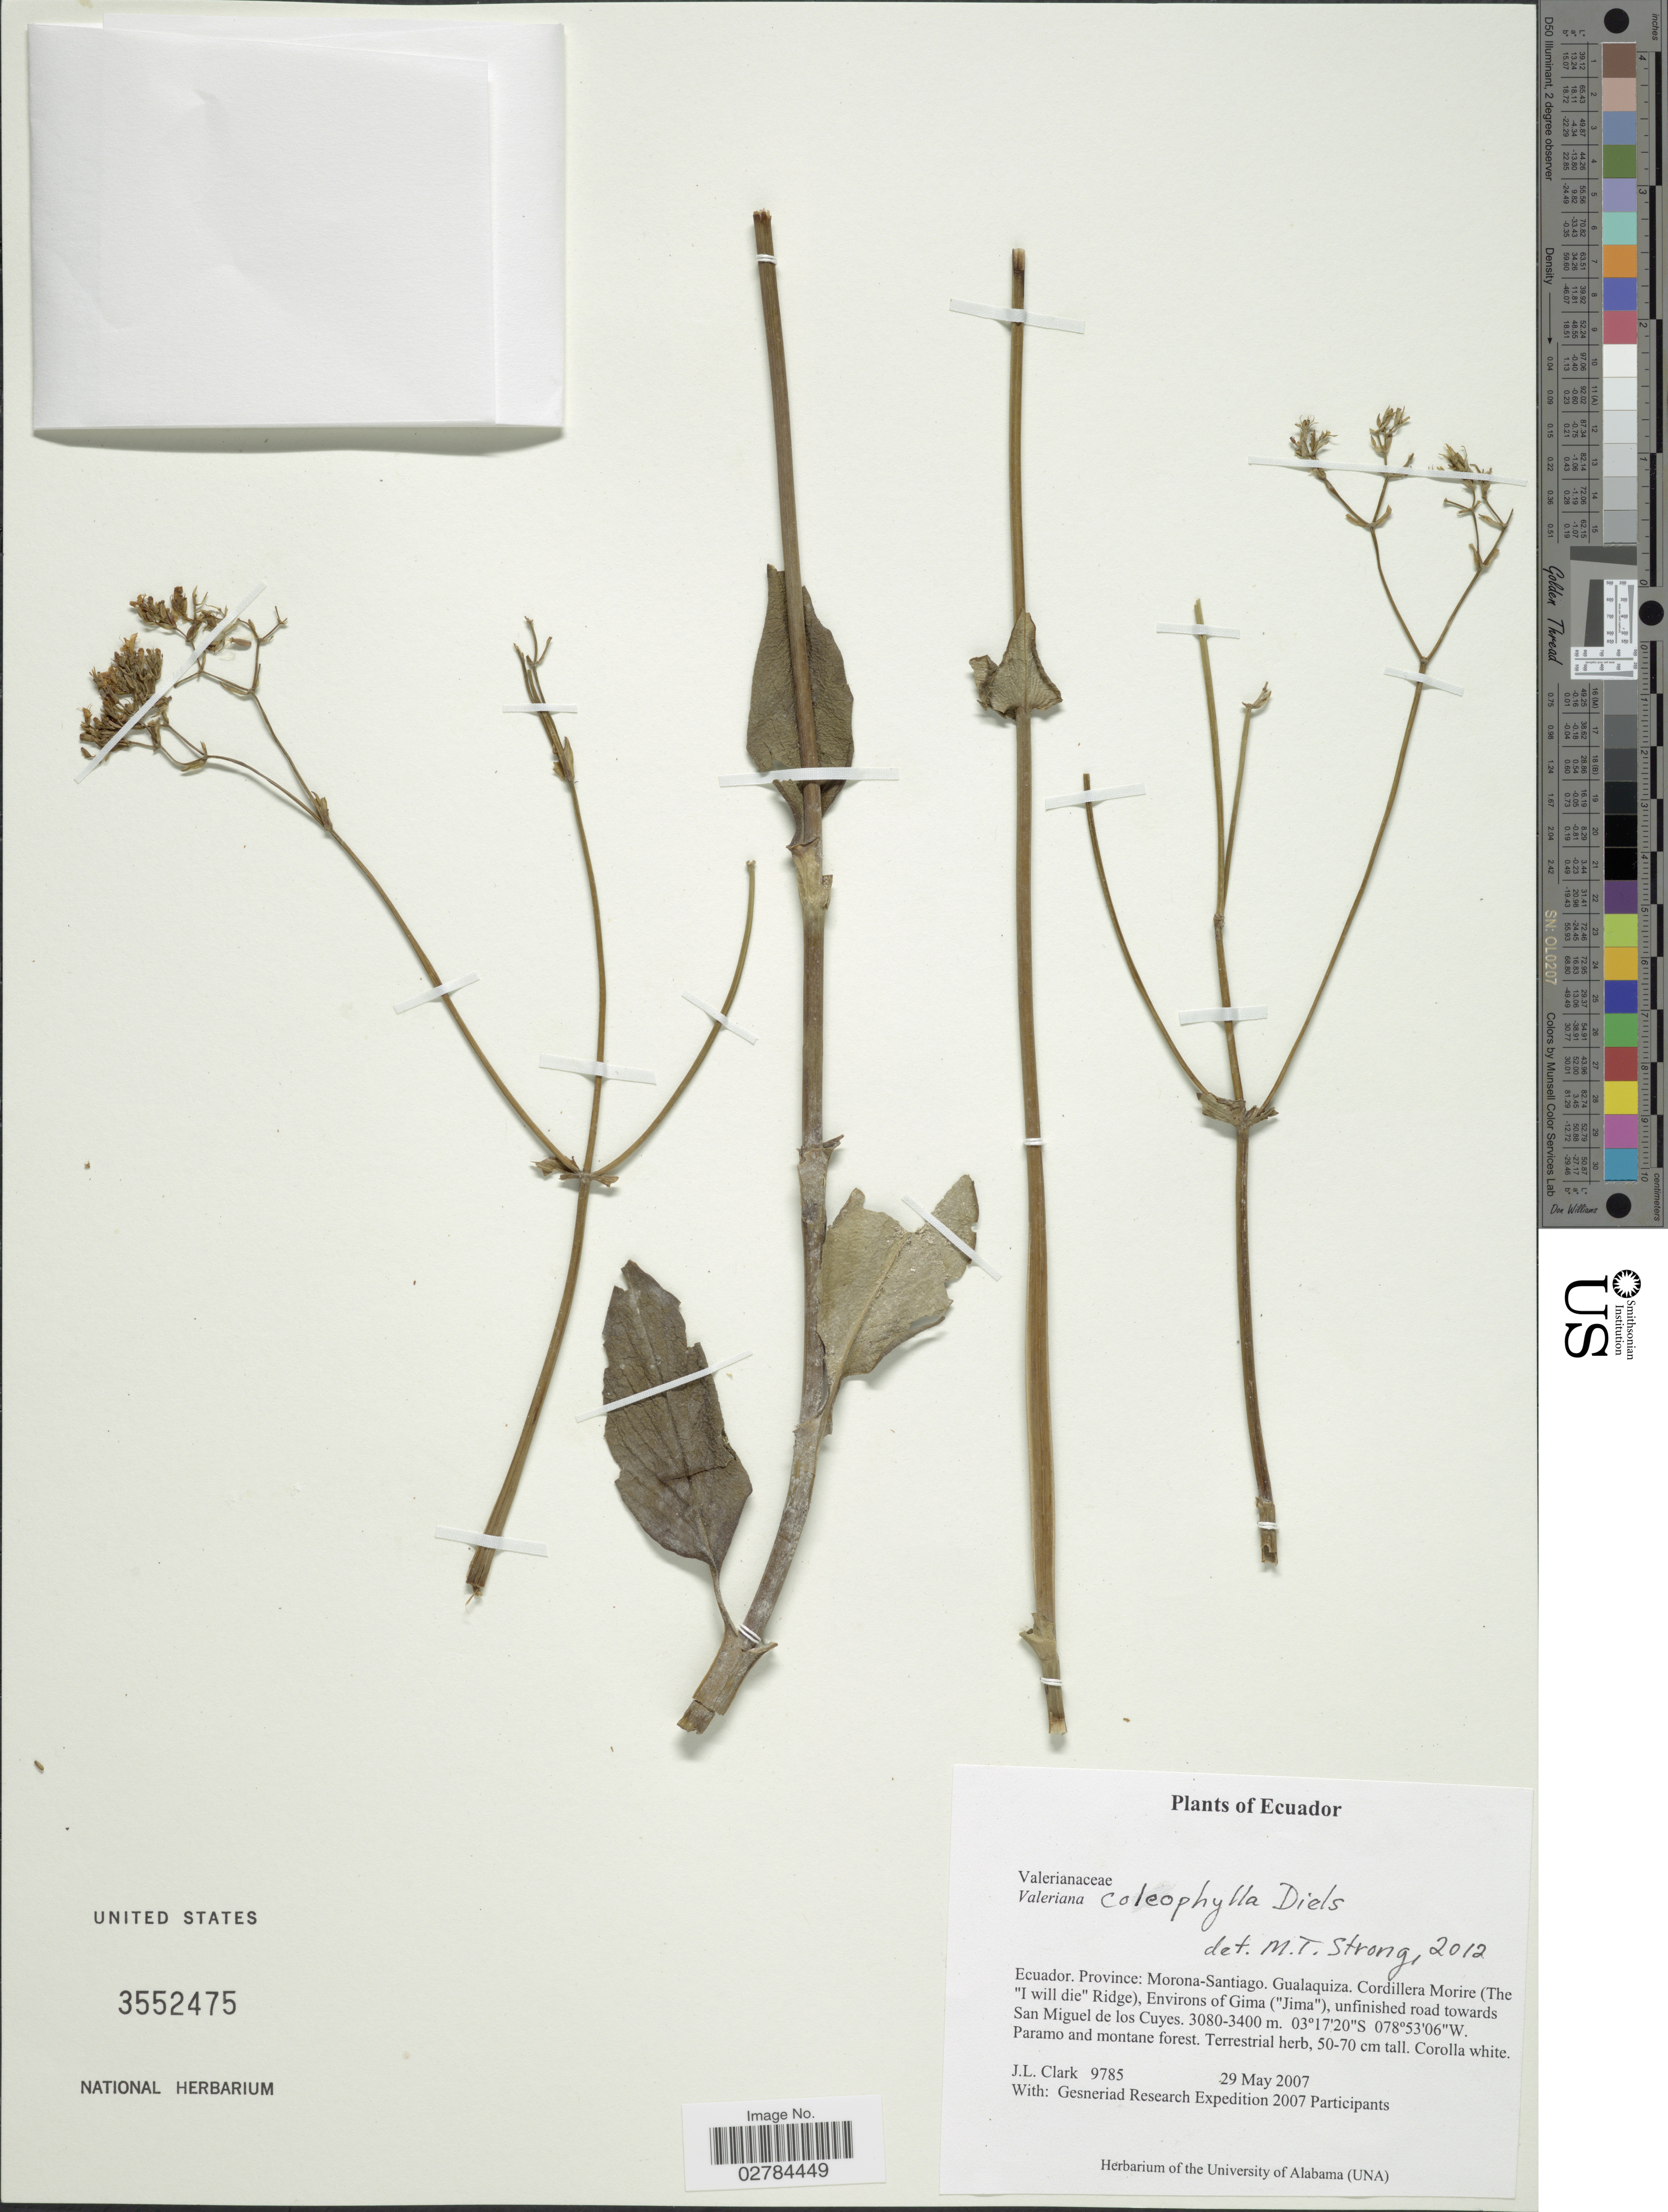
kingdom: Plantae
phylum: Tracheophyta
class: Magnoliopsida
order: Dipsacales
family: Caprifoliaceae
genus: Valeriana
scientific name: Valeriana coleophylla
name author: Diels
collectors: J. L. Clark & Gesneriad Research Expedition 2007 Participants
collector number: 9785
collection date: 2007-05-29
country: Ecuador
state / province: Morona-Santiago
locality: Gualaquiza. Cordillera Morire (The "I will die" Ridge), Environs of Gima ("Jima"), unfinished road towards San Miguel de los Cuyes.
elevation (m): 3080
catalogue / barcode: US 3552475